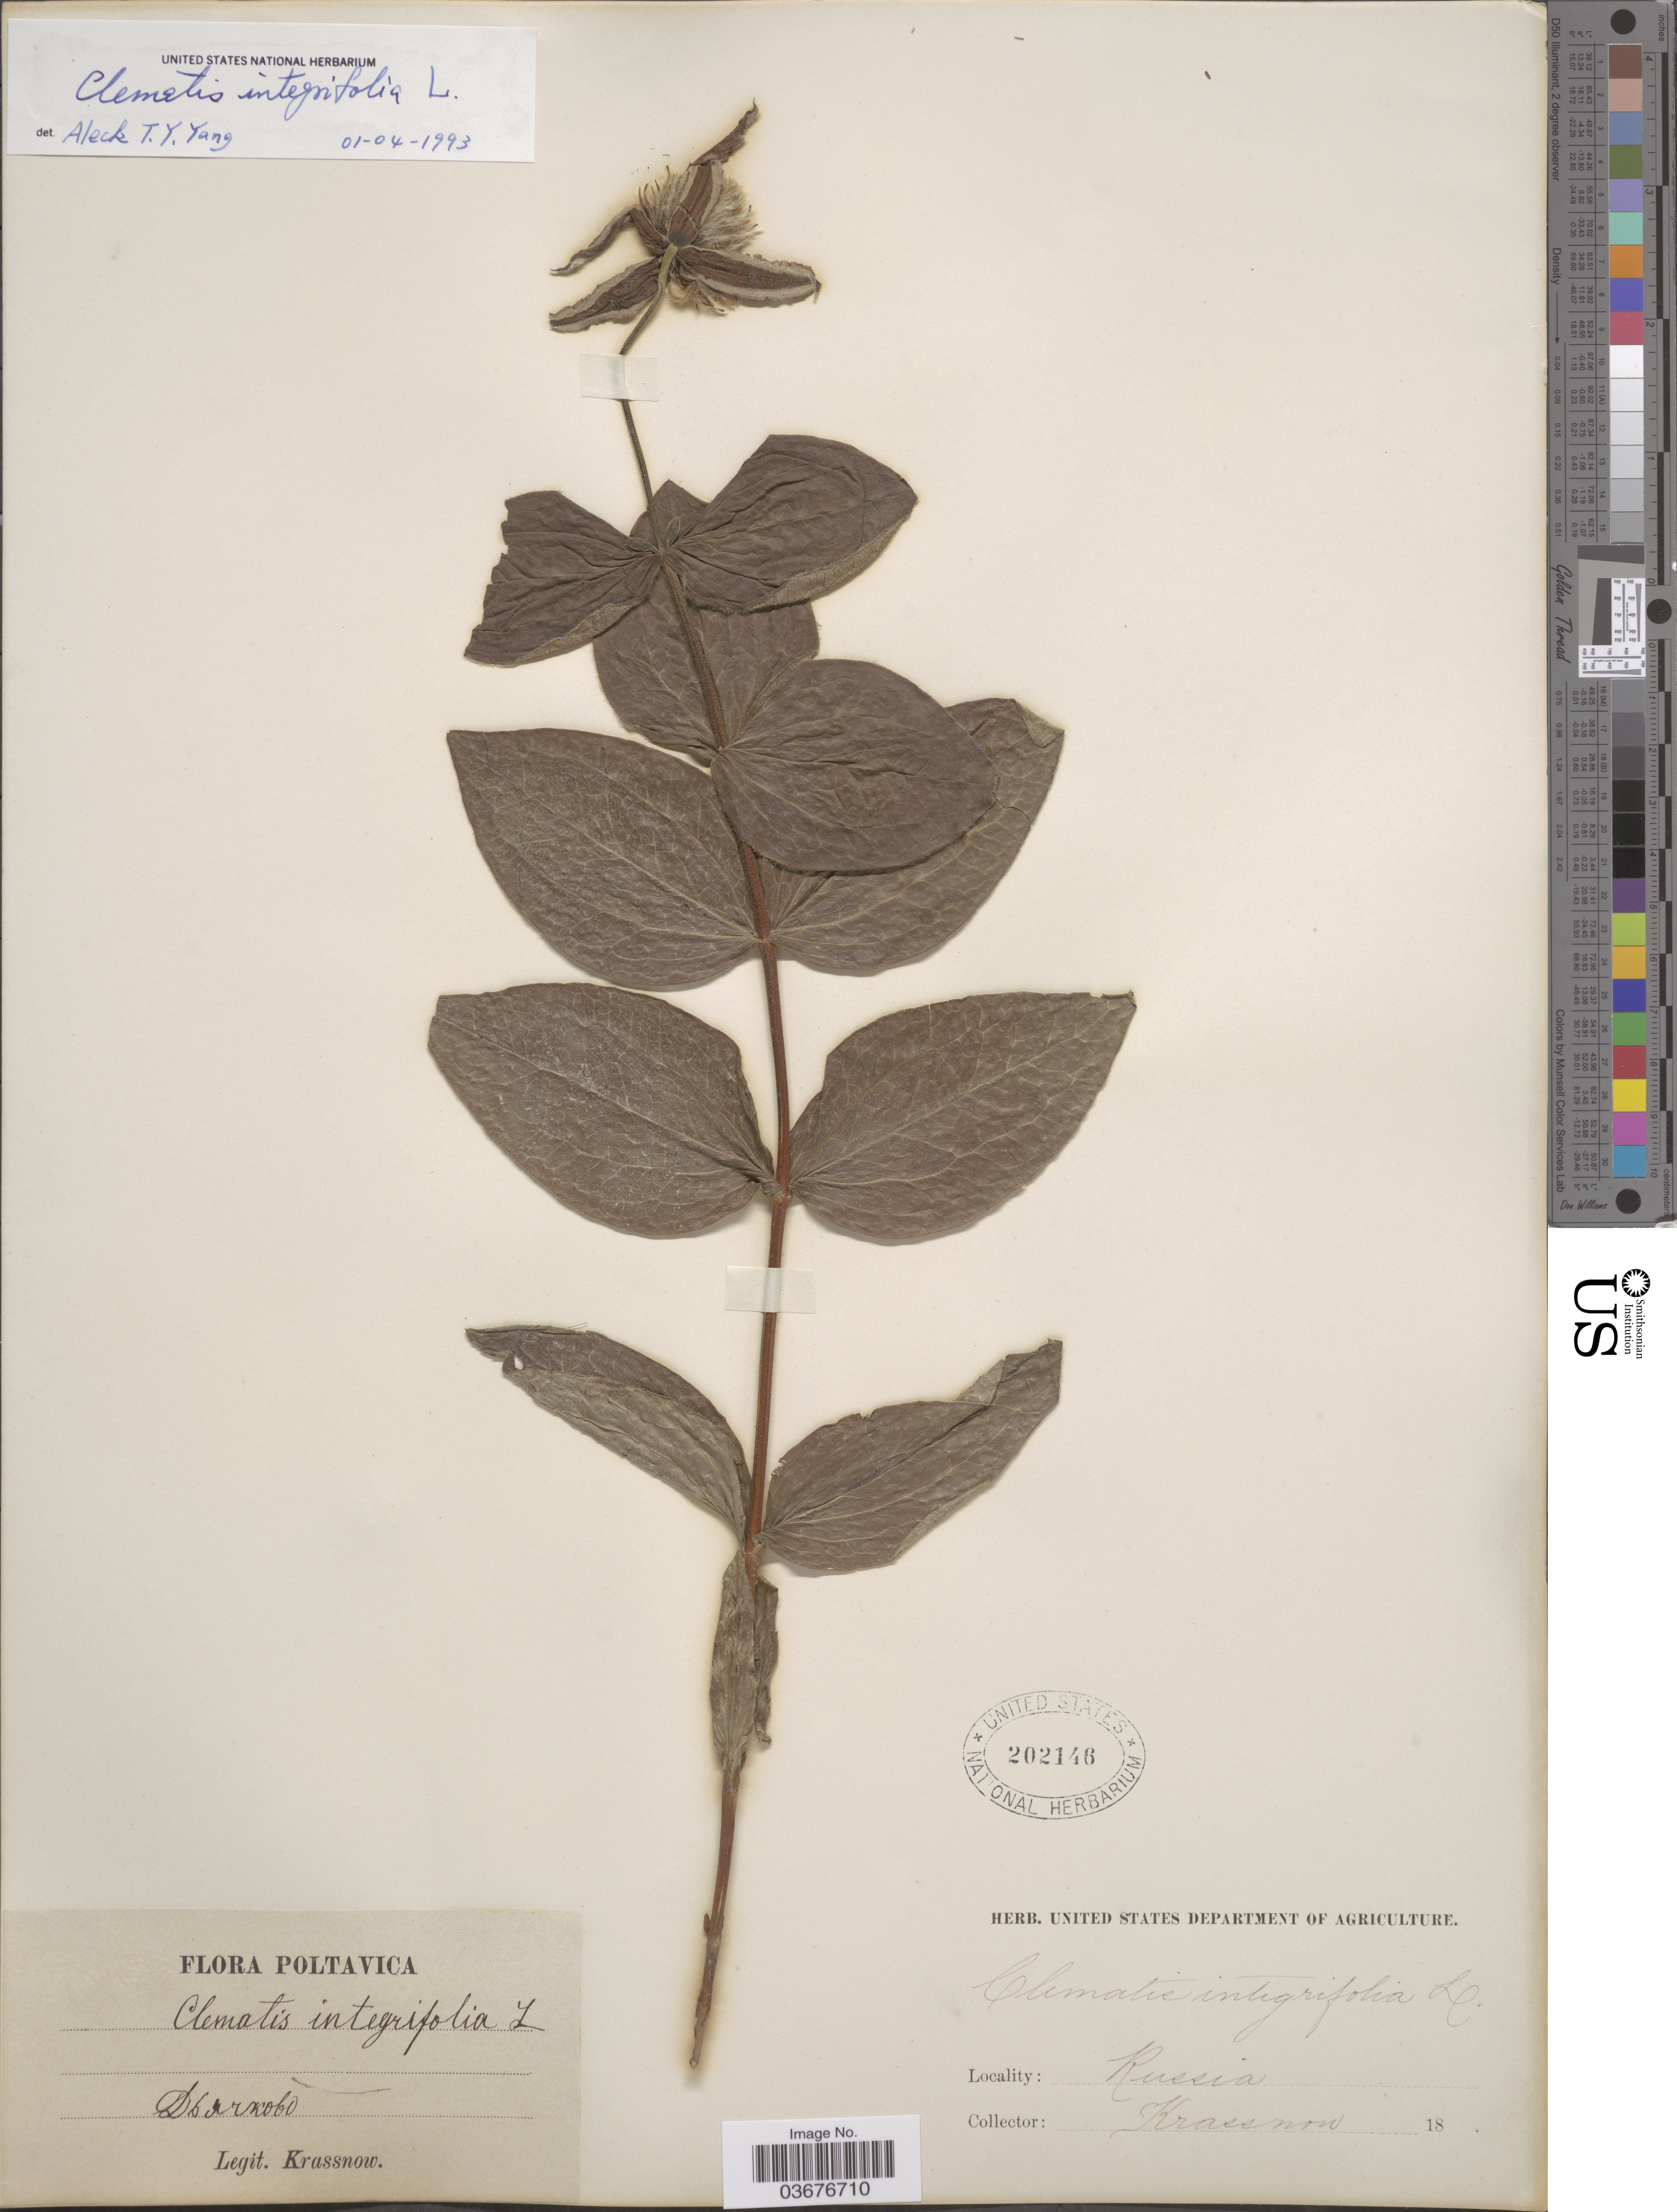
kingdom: Plantae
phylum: Tracheophyta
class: Magnoliopsida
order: Ranunculales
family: Ranunculaceae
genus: Clematis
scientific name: Clematis integrifolia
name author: L.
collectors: -. Krassnow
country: Ukraine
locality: Poltavica, X.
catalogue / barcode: US 202146